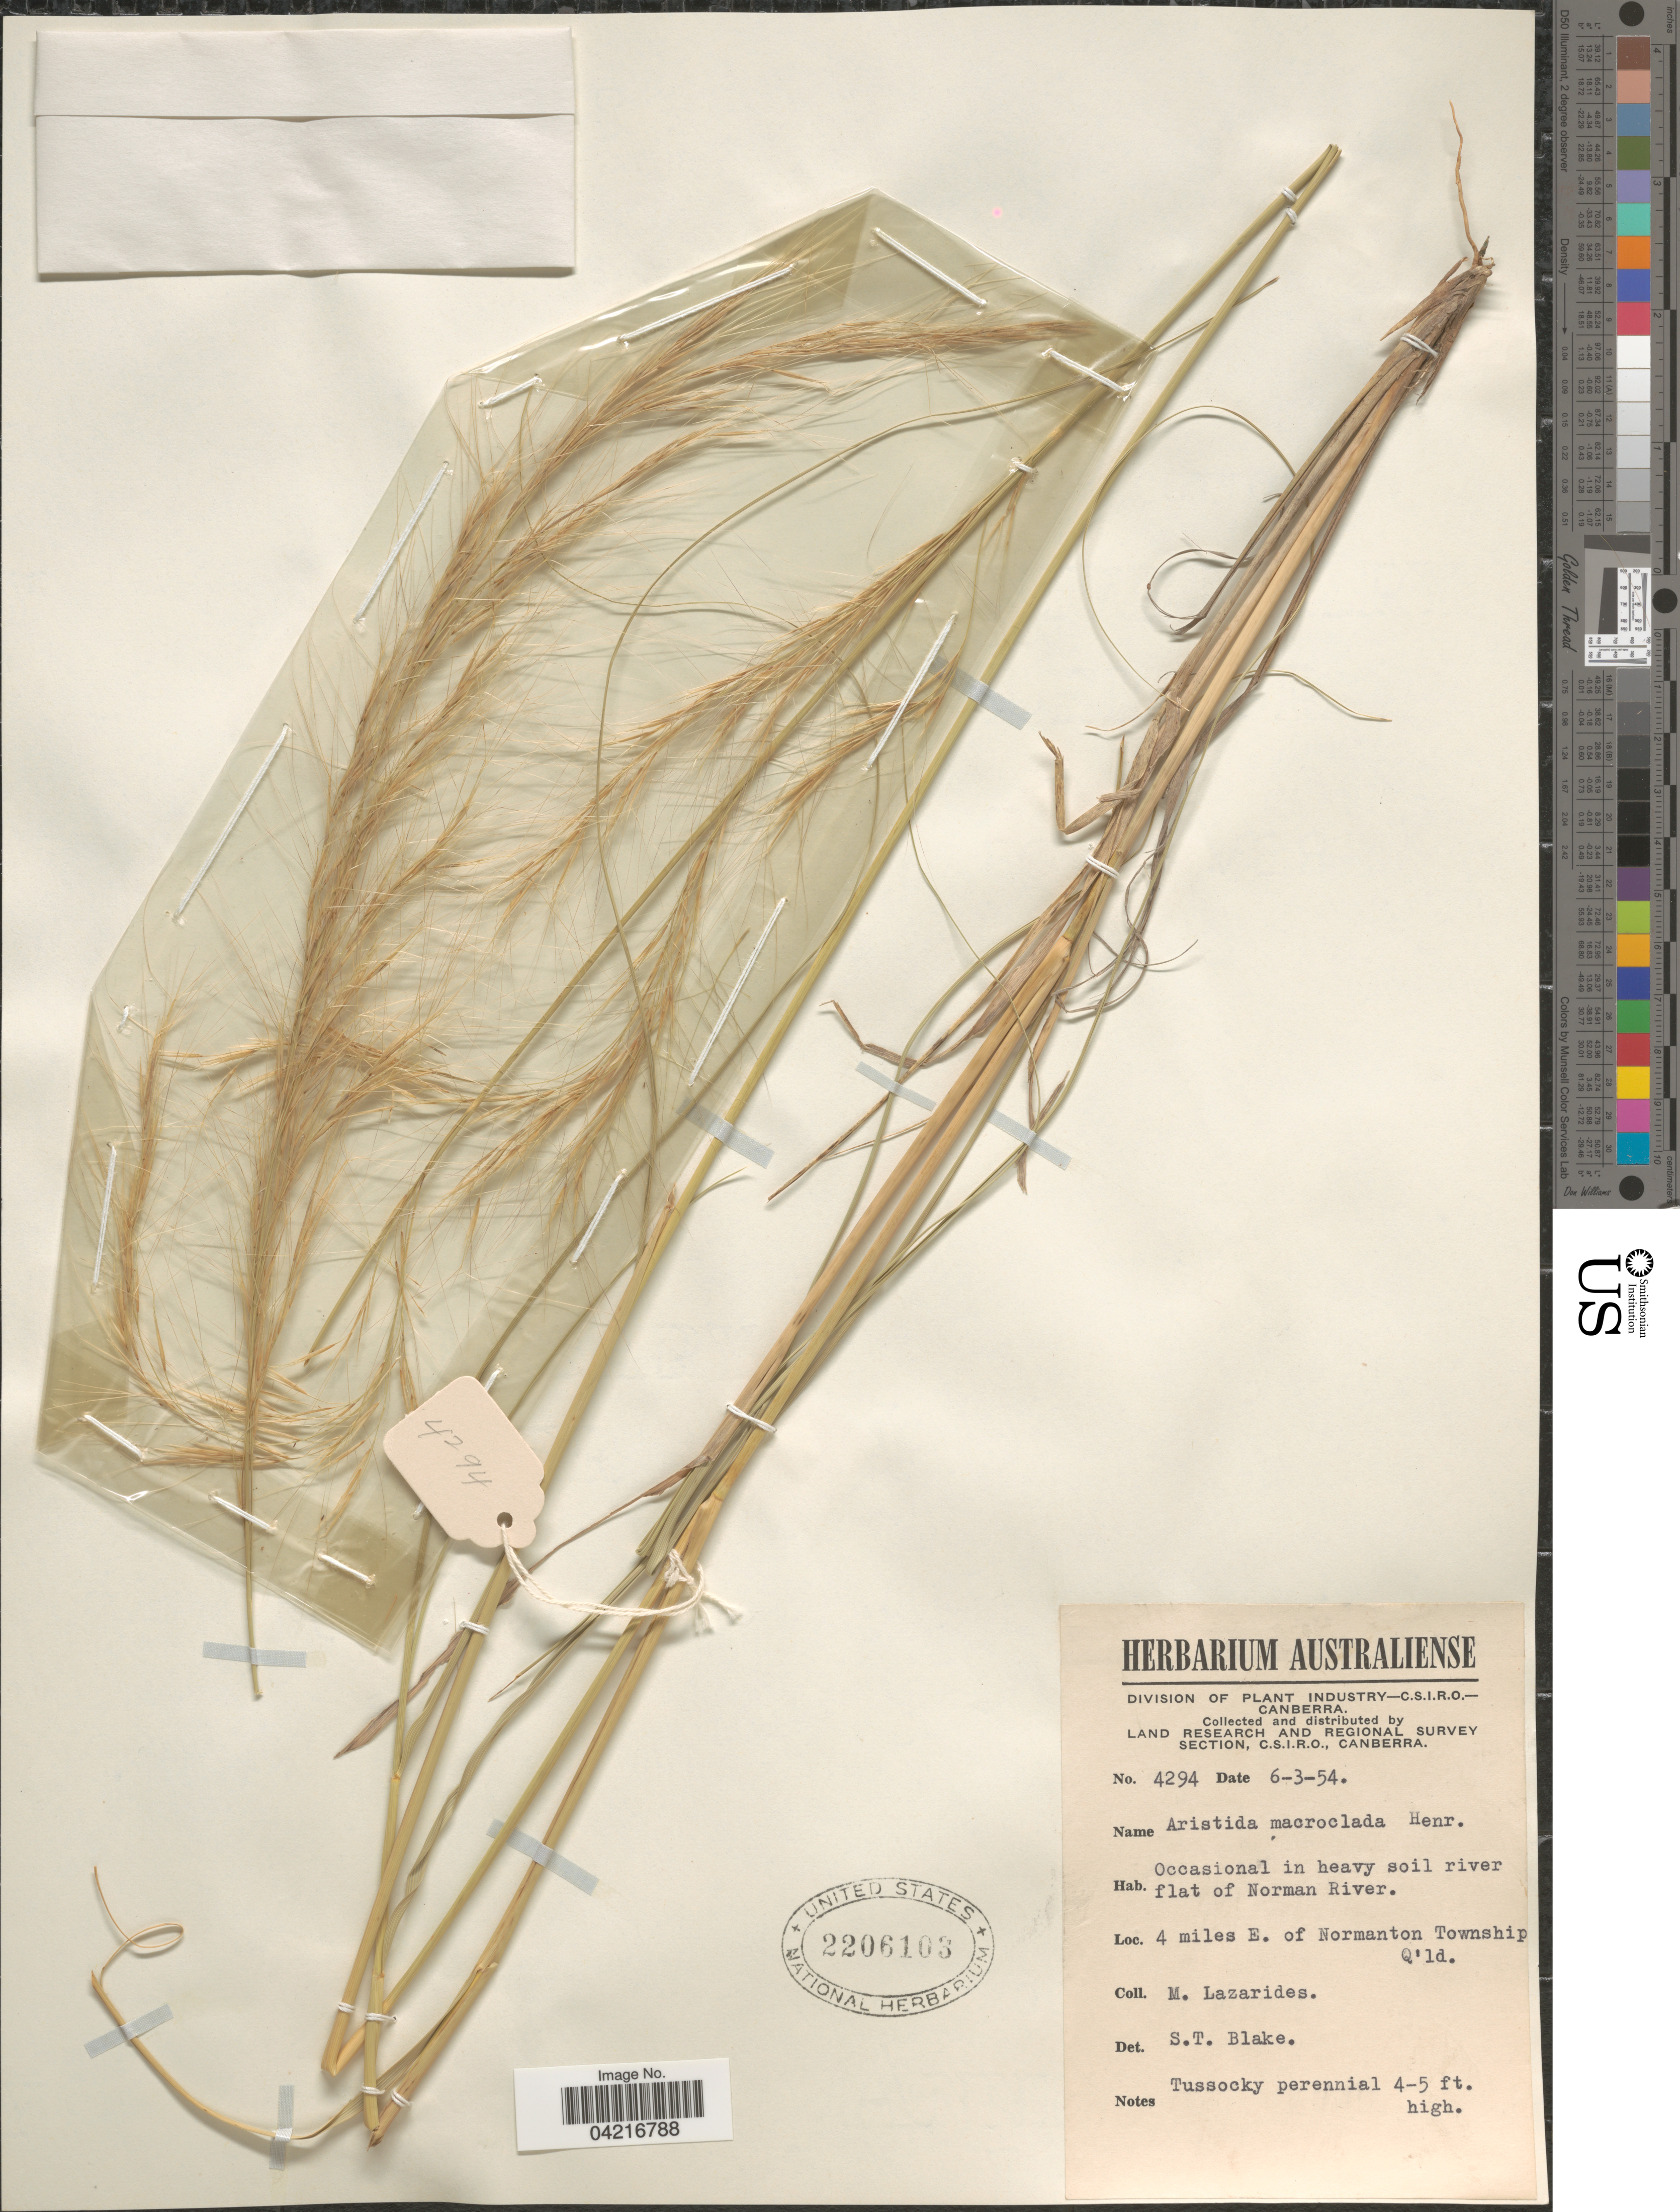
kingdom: Plantae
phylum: Tracheophyta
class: Liliopsida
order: Poales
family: Poaceae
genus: Aristida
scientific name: Aristida macroclada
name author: Henr.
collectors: M. Lazarides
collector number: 4294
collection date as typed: Transcribed d/m/y: 6/3/54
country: Australia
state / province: Queensland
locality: Land Research and Regional Survey Section, C.S.I.R.O. Occasional in heavy soil river flat of Norman River. 4 miles E. of Normanton Township, Q'ld.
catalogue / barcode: US 2206103